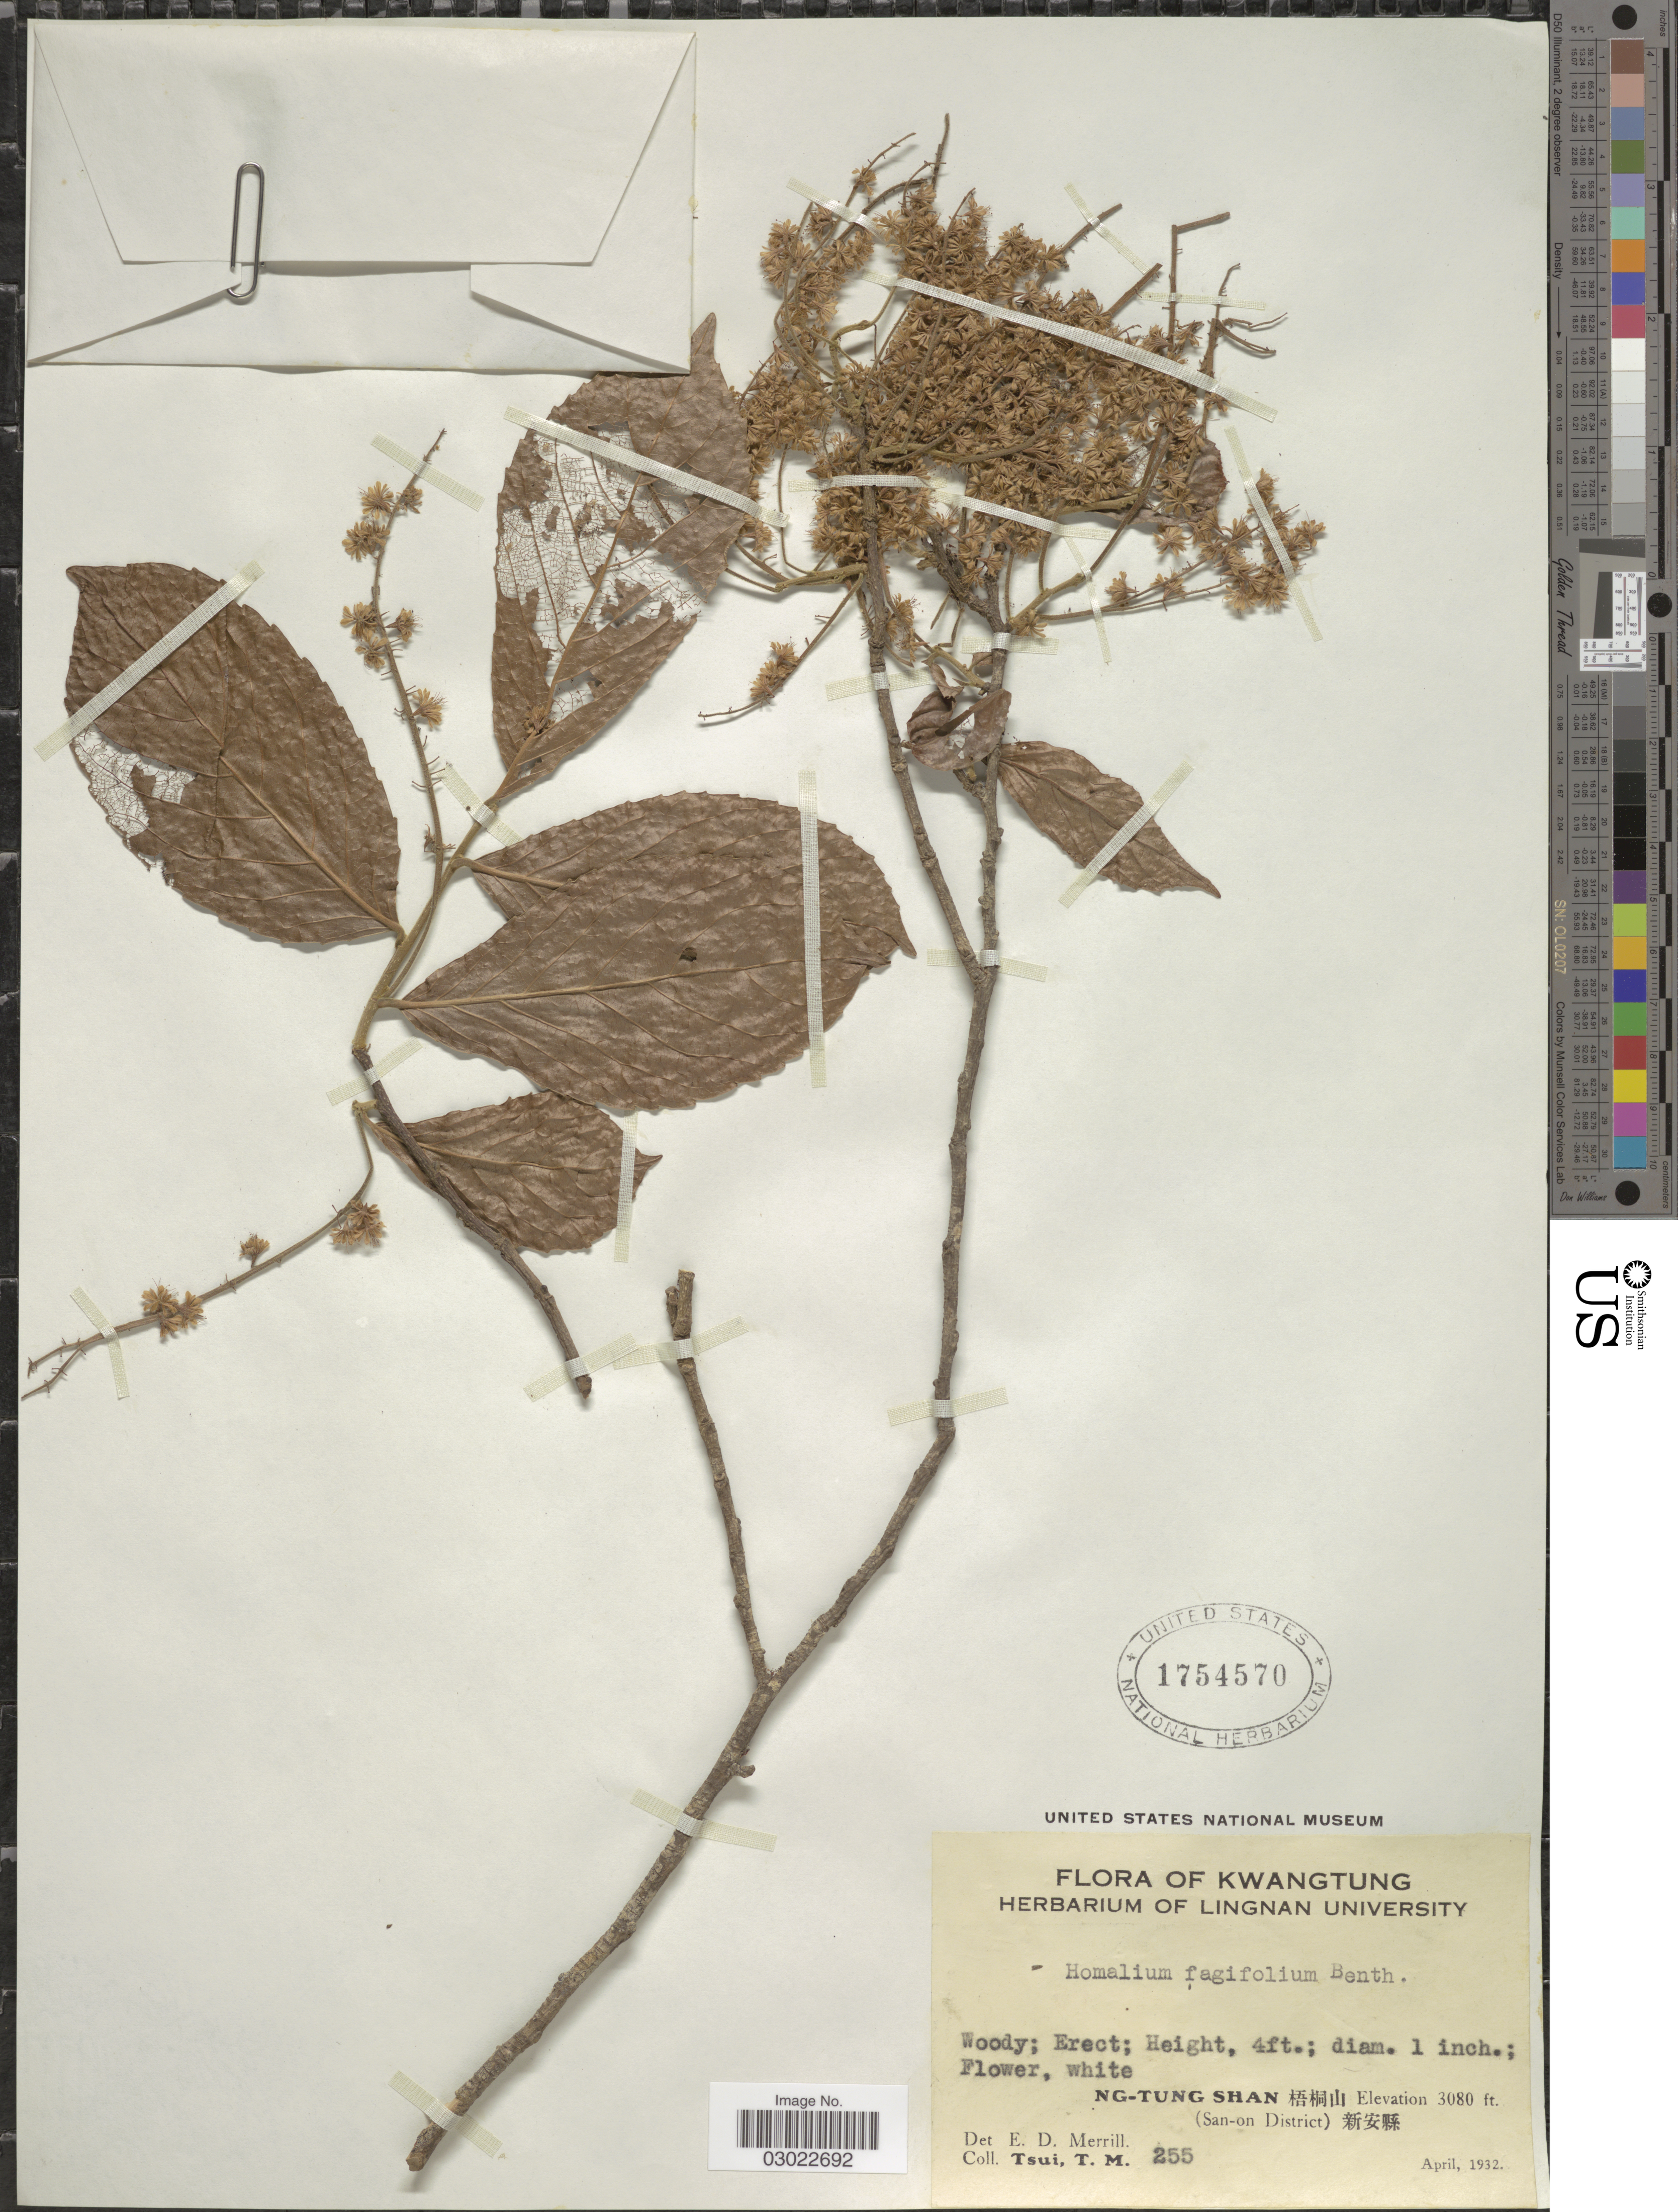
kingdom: Plantae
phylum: Tracheophyta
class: Magnoliopsida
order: Malpighiales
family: Salicaceae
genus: Homalium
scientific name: Homalium cochinchinensis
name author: (Lour.) Druce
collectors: T. Tsui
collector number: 255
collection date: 1932-04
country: China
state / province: Guangdong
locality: Kwangtung, Ng-Tung Shan. (San-on District).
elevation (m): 939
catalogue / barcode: US 1754570